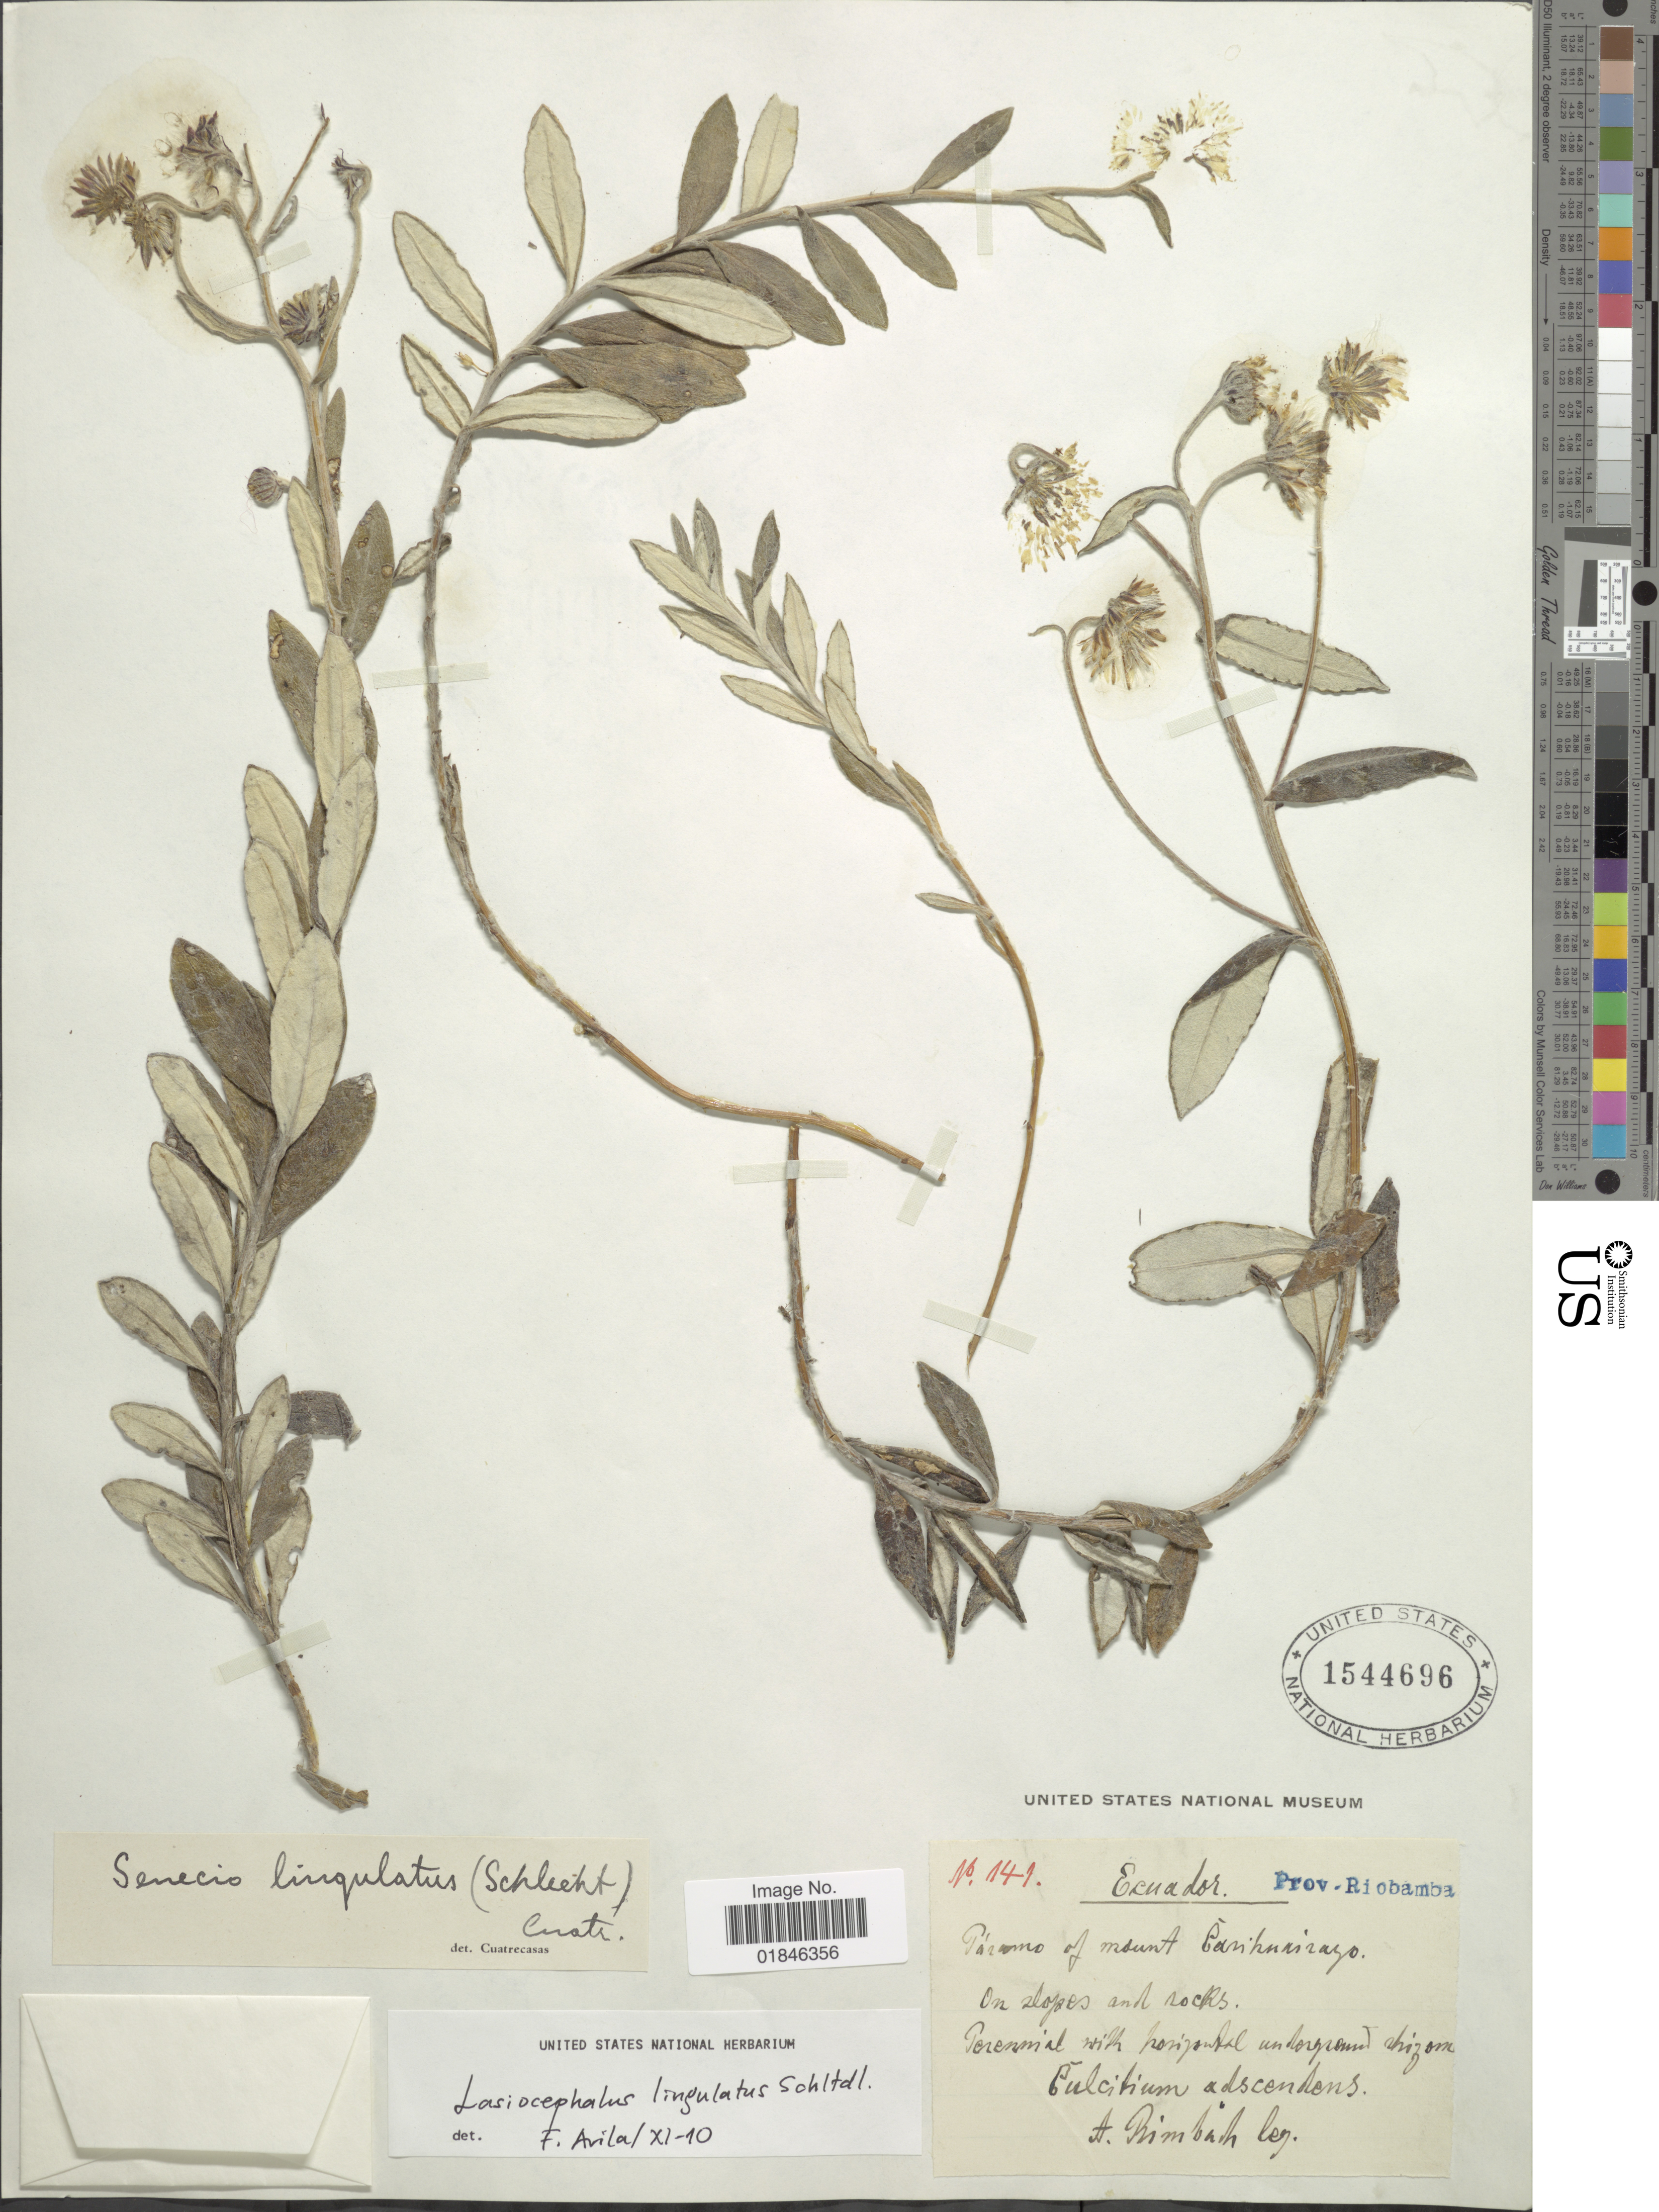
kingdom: Plantae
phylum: Tracheophyta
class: Magnoliopsida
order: Asterales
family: Asteraceae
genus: Senecio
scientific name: Senecio lingulatus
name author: (Schltdl.) Cuatrec.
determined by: Salomon, Luciana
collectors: A. Rimbach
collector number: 141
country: Ecuador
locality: Paramo of mount Carihuairazo.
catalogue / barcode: US 1544696